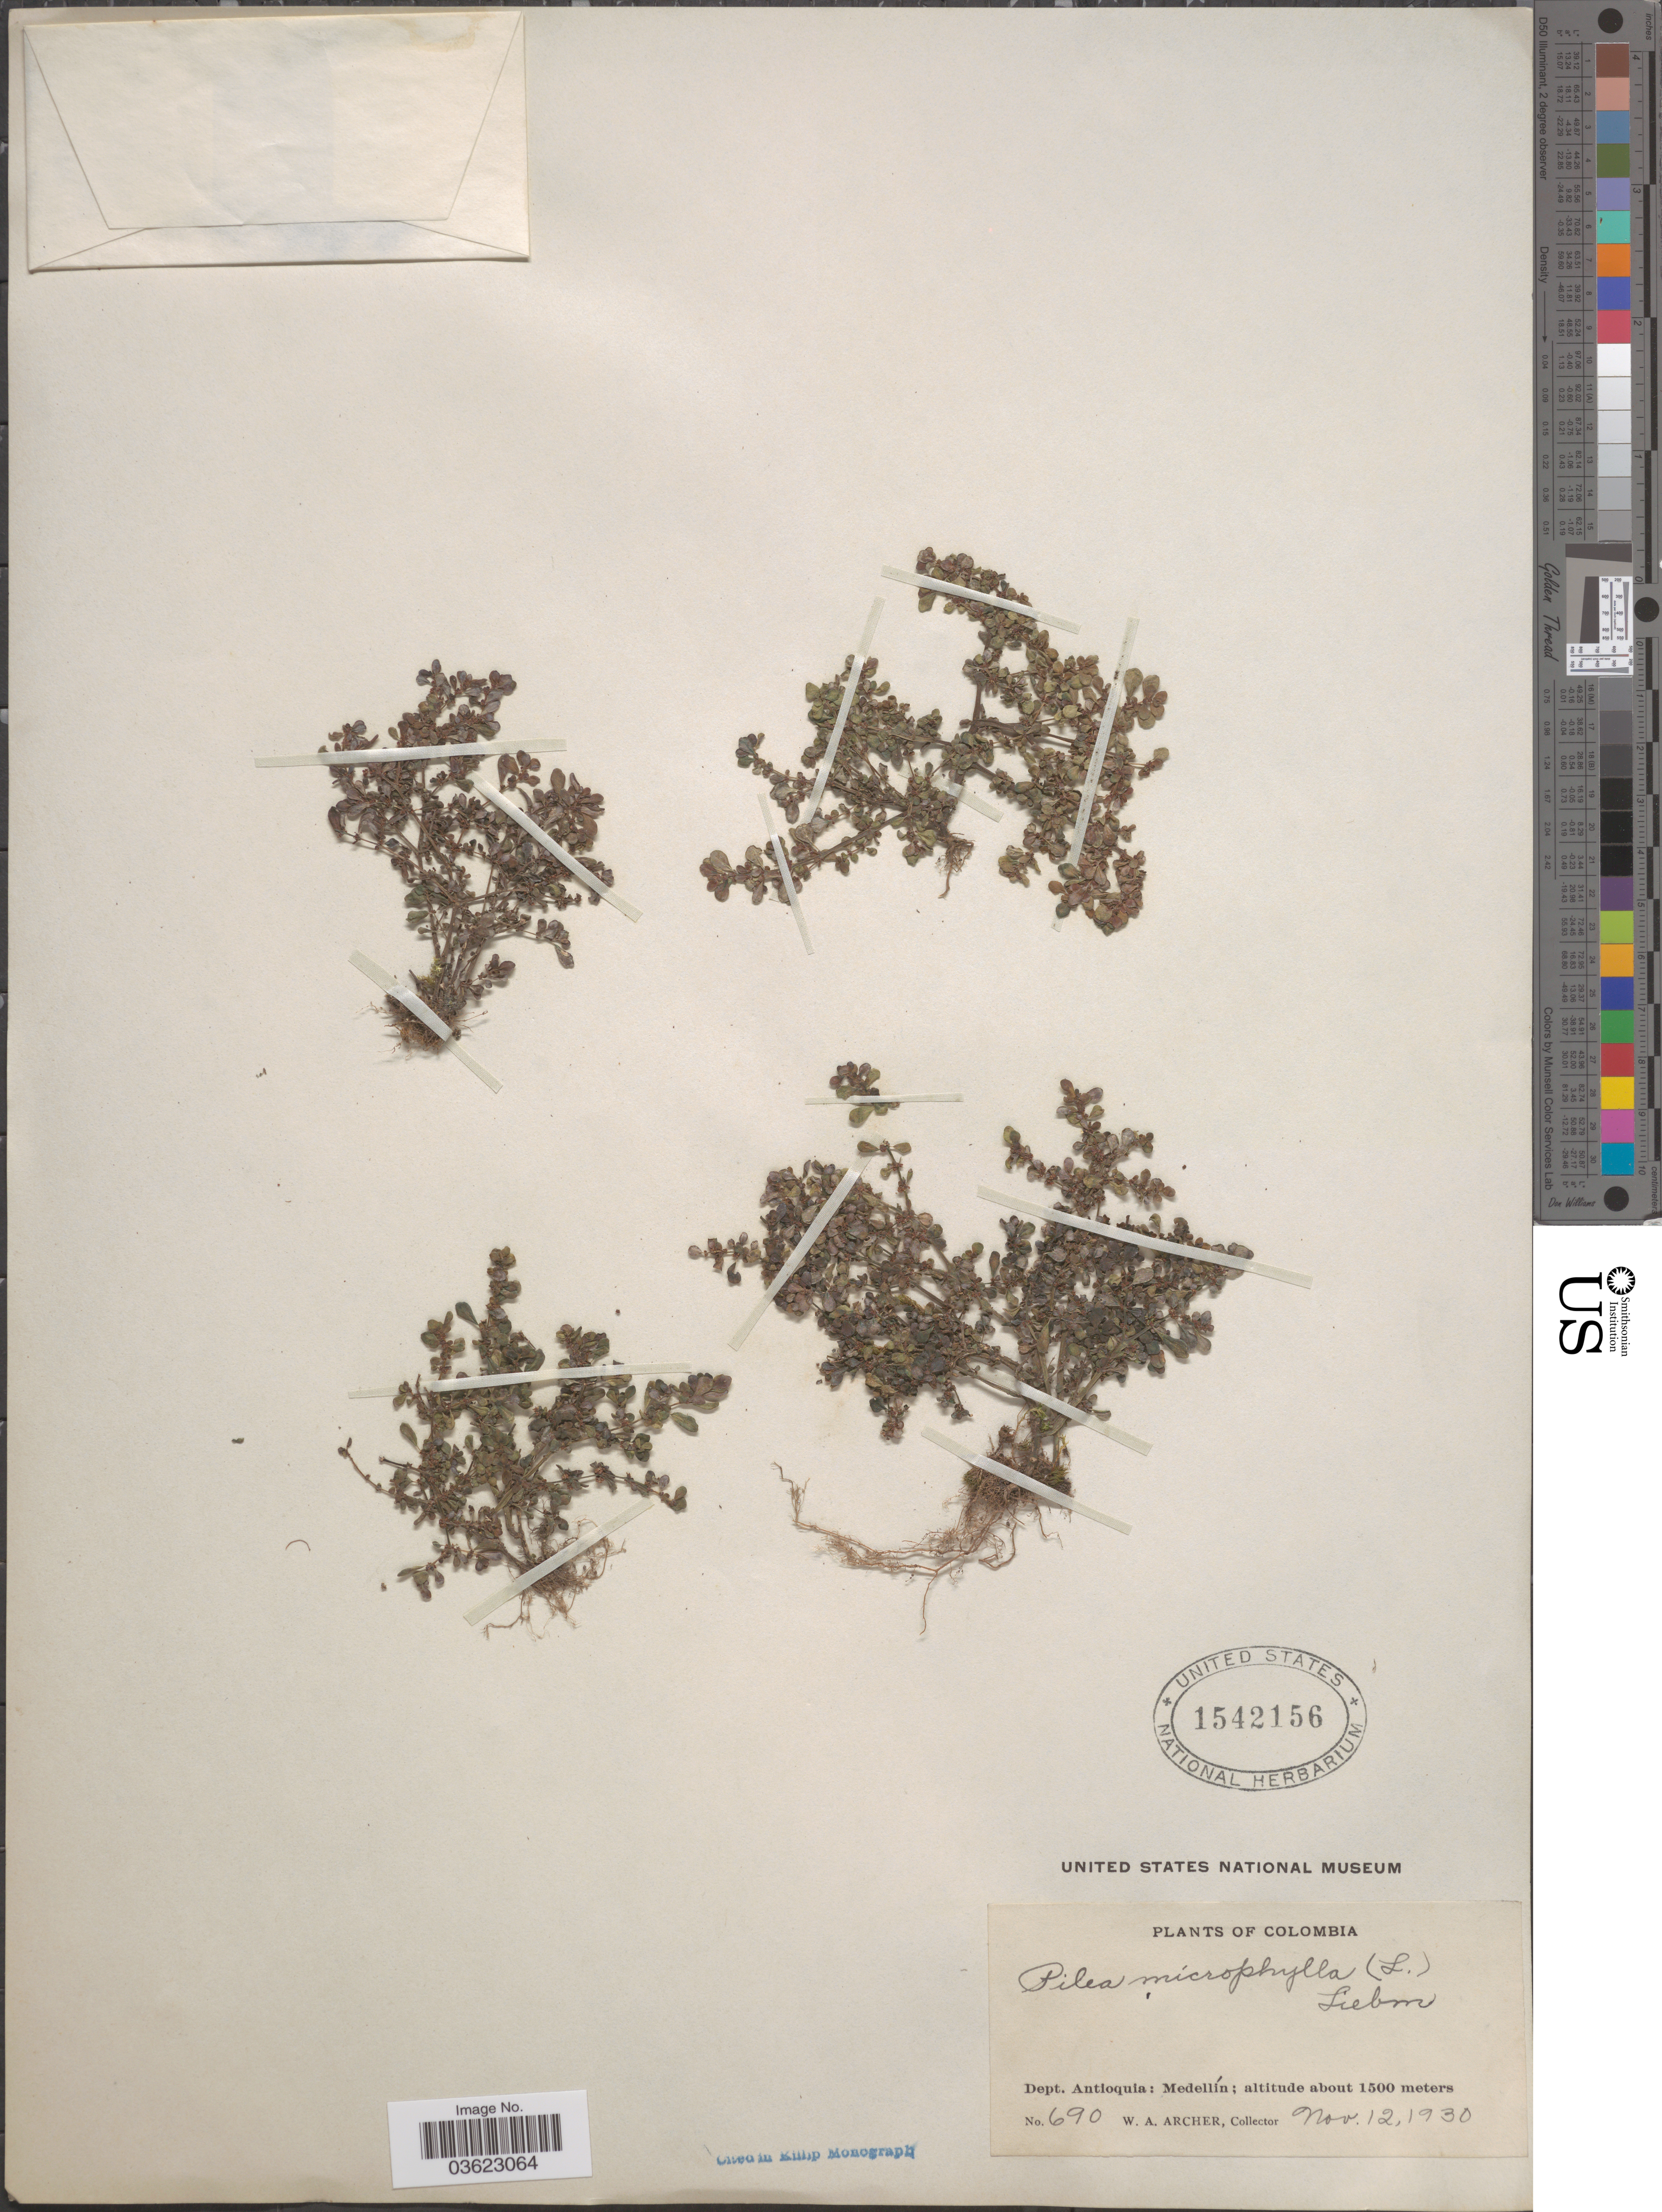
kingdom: Plantae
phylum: Tracheophyta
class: Magnoliopsida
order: Rosales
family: Urticaceae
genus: Pilea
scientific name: Pilea microphylla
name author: (L.) Liebm.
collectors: W. Archer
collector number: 690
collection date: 1930-11-12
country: Colombia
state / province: Antioquia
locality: Dept. Antioquia: Medellín.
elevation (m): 1500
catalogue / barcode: US 1542156